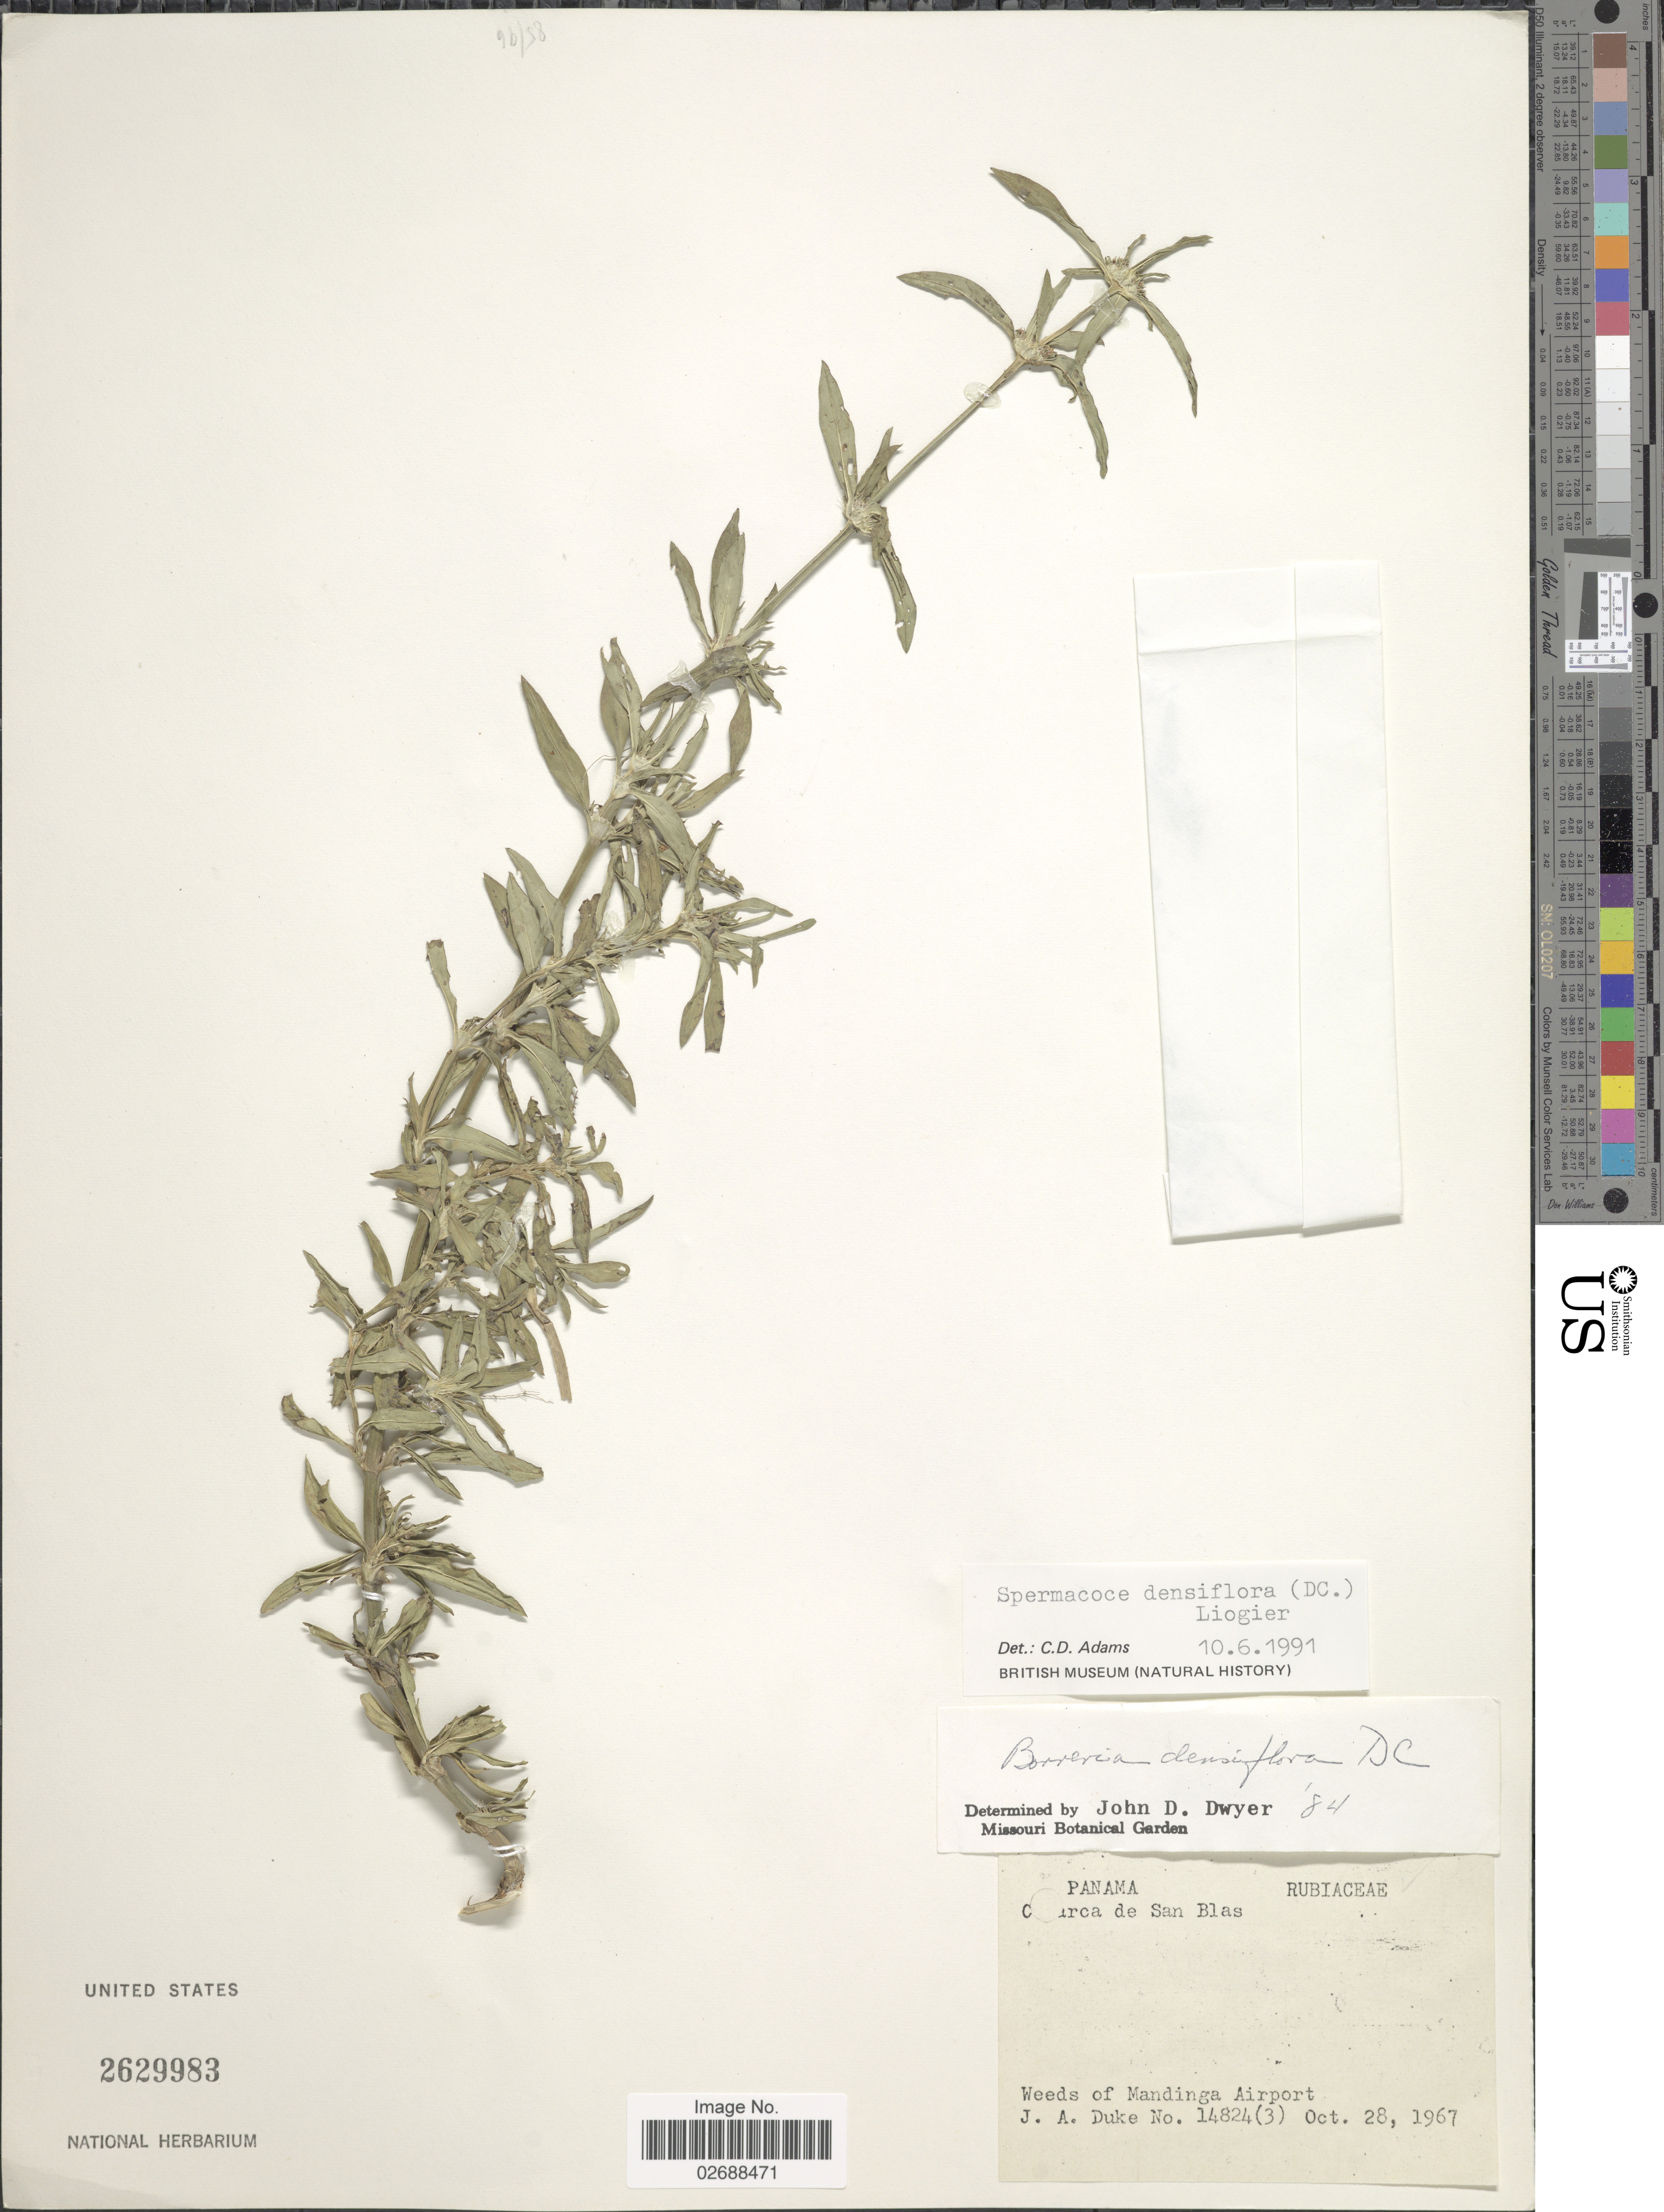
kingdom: Plantae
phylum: Tracheophyta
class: Magnoliopsida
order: Gentianales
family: Rubiaceae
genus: Spermacoce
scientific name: Spermacoce densiflora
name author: (DC.) Alain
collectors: J. A. Duke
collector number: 14824(3)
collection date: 1967-10-28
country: Panama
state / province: Kuna Yala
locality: C [illegible text]rca de San Blas. Mandinga Airport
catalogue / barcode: US 2629983